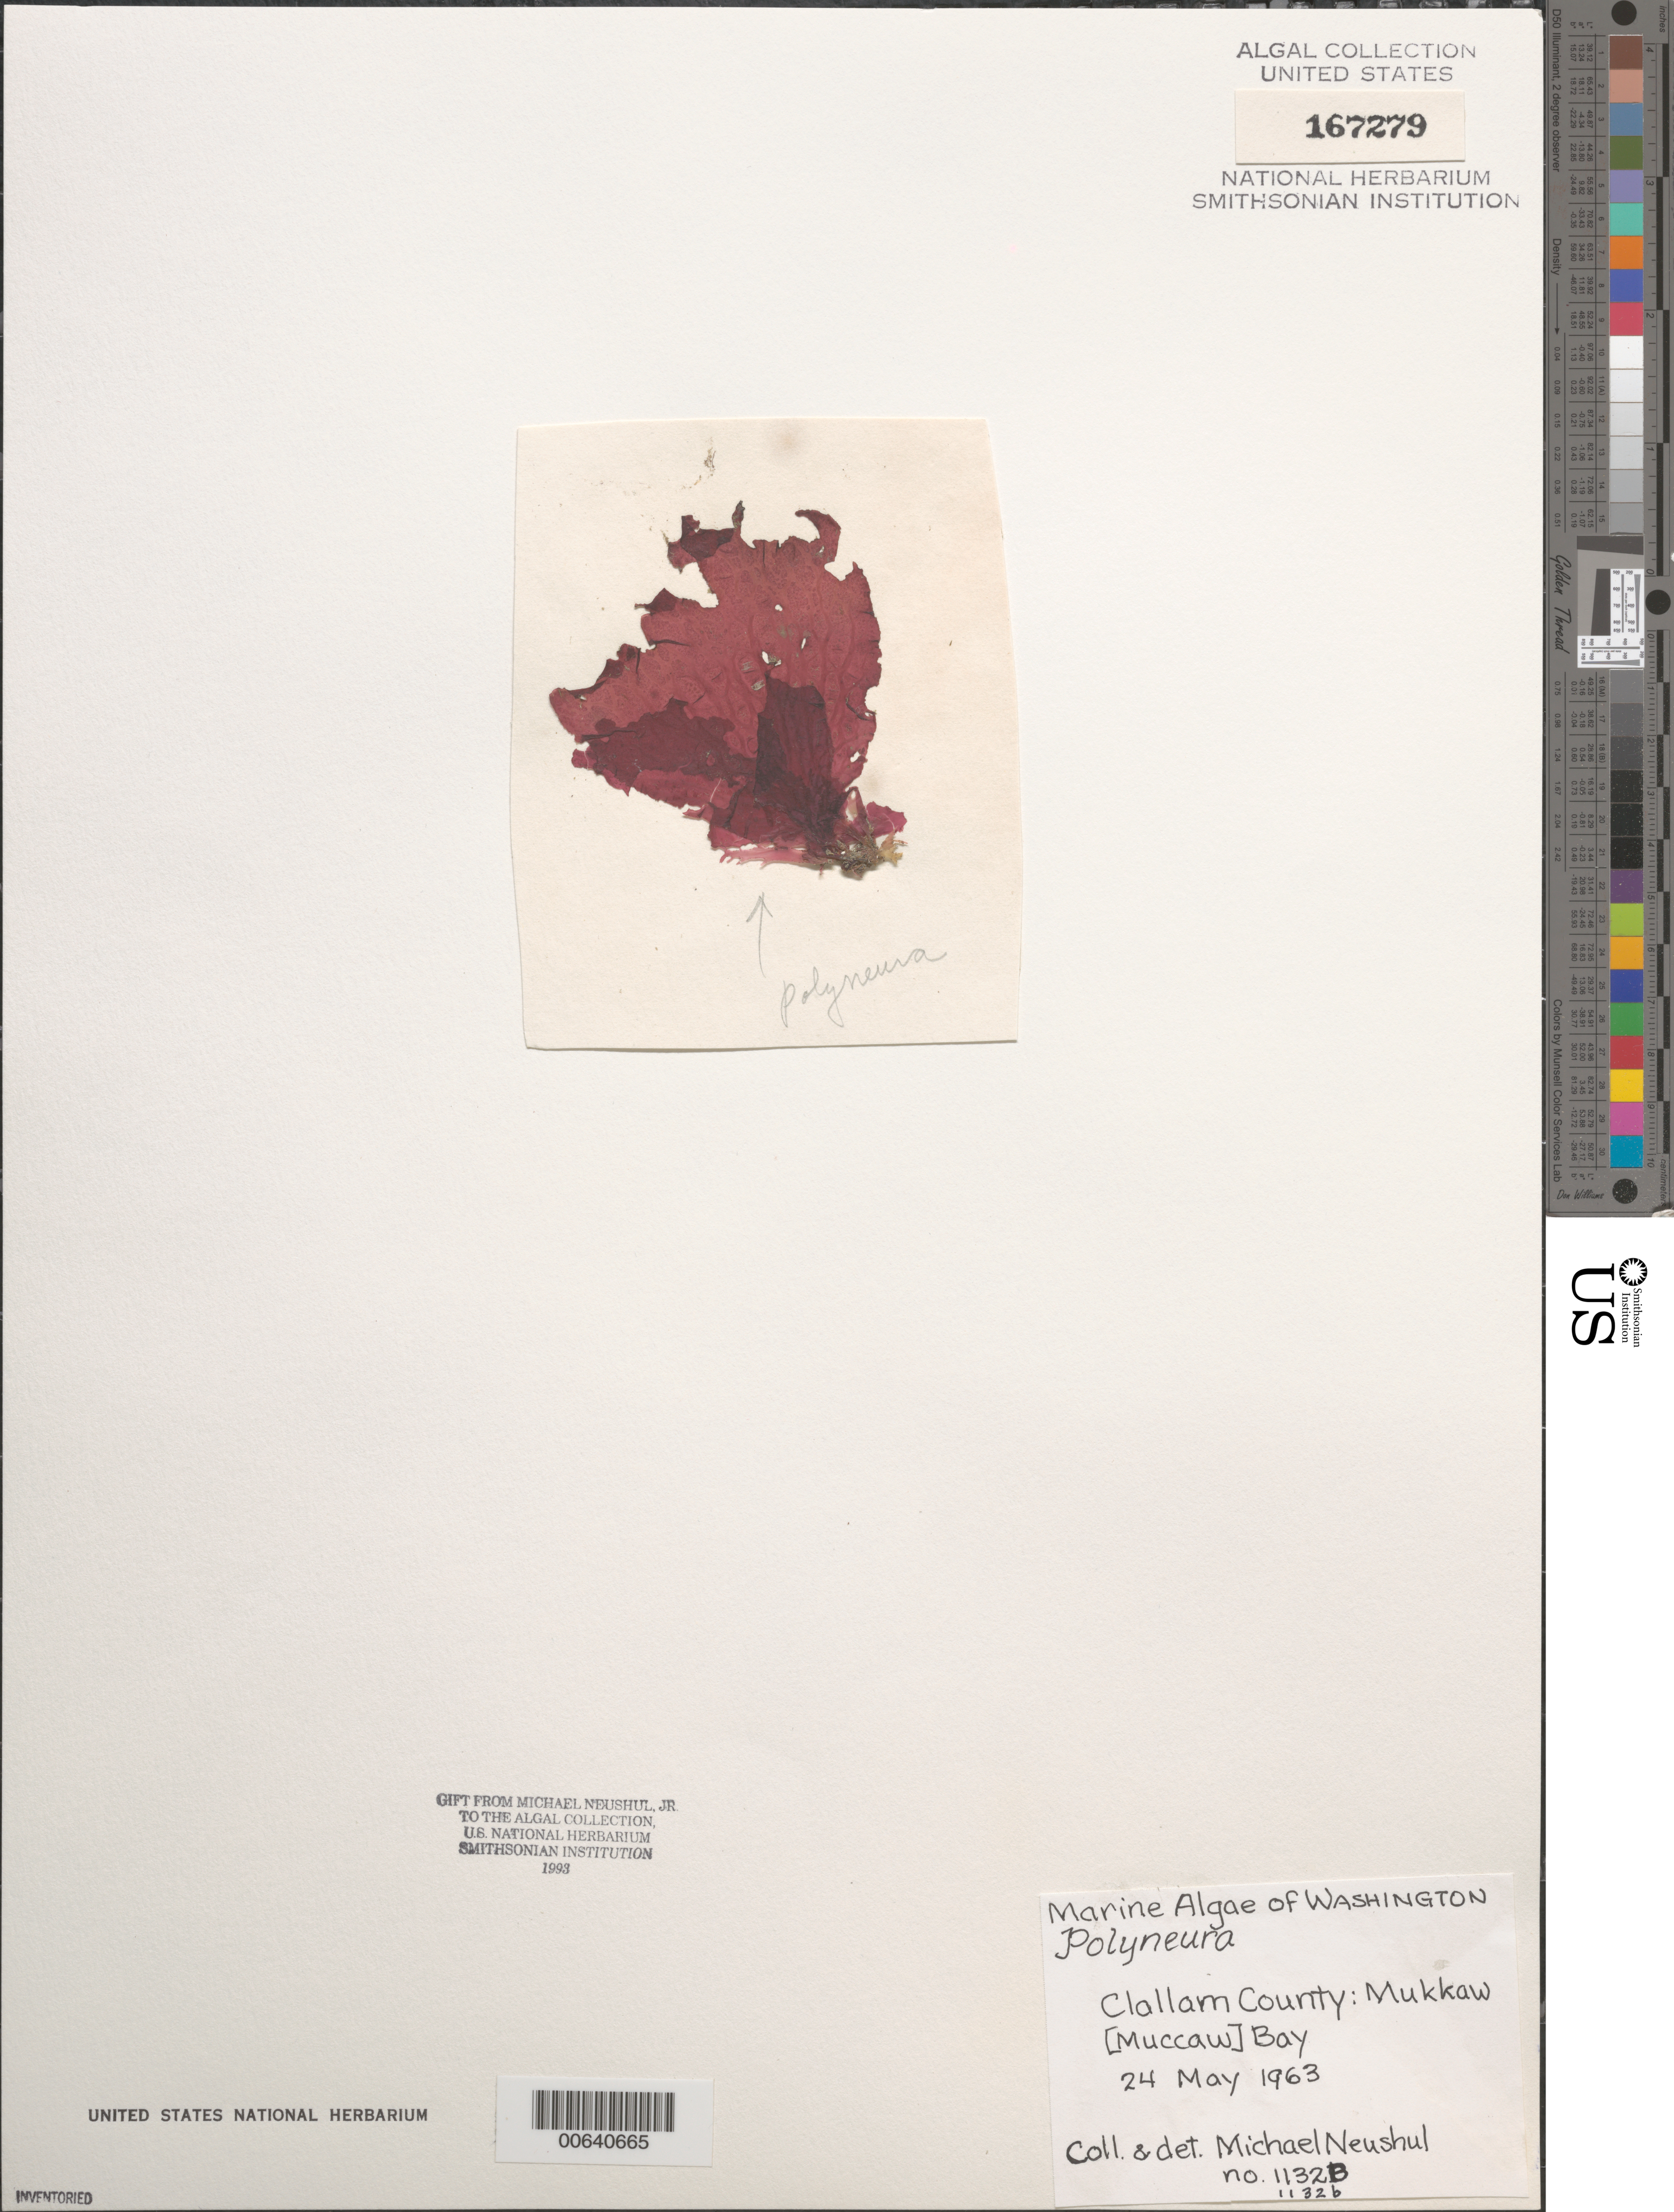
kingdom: Plantae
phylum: Rhodophyta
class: Florideophyceae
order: Ceramiales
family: Delesseriaceae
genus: Polyneura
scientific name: Polyneura sp.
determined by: Neushul, M.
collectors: M. Neushul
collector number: Neushul 1132b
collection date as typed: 24 May 1963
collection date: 1963-05-24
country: United States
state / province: Washington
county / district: Clallam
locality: Mukkaw Bay (Muccaw Bay)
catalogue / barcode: US 167279